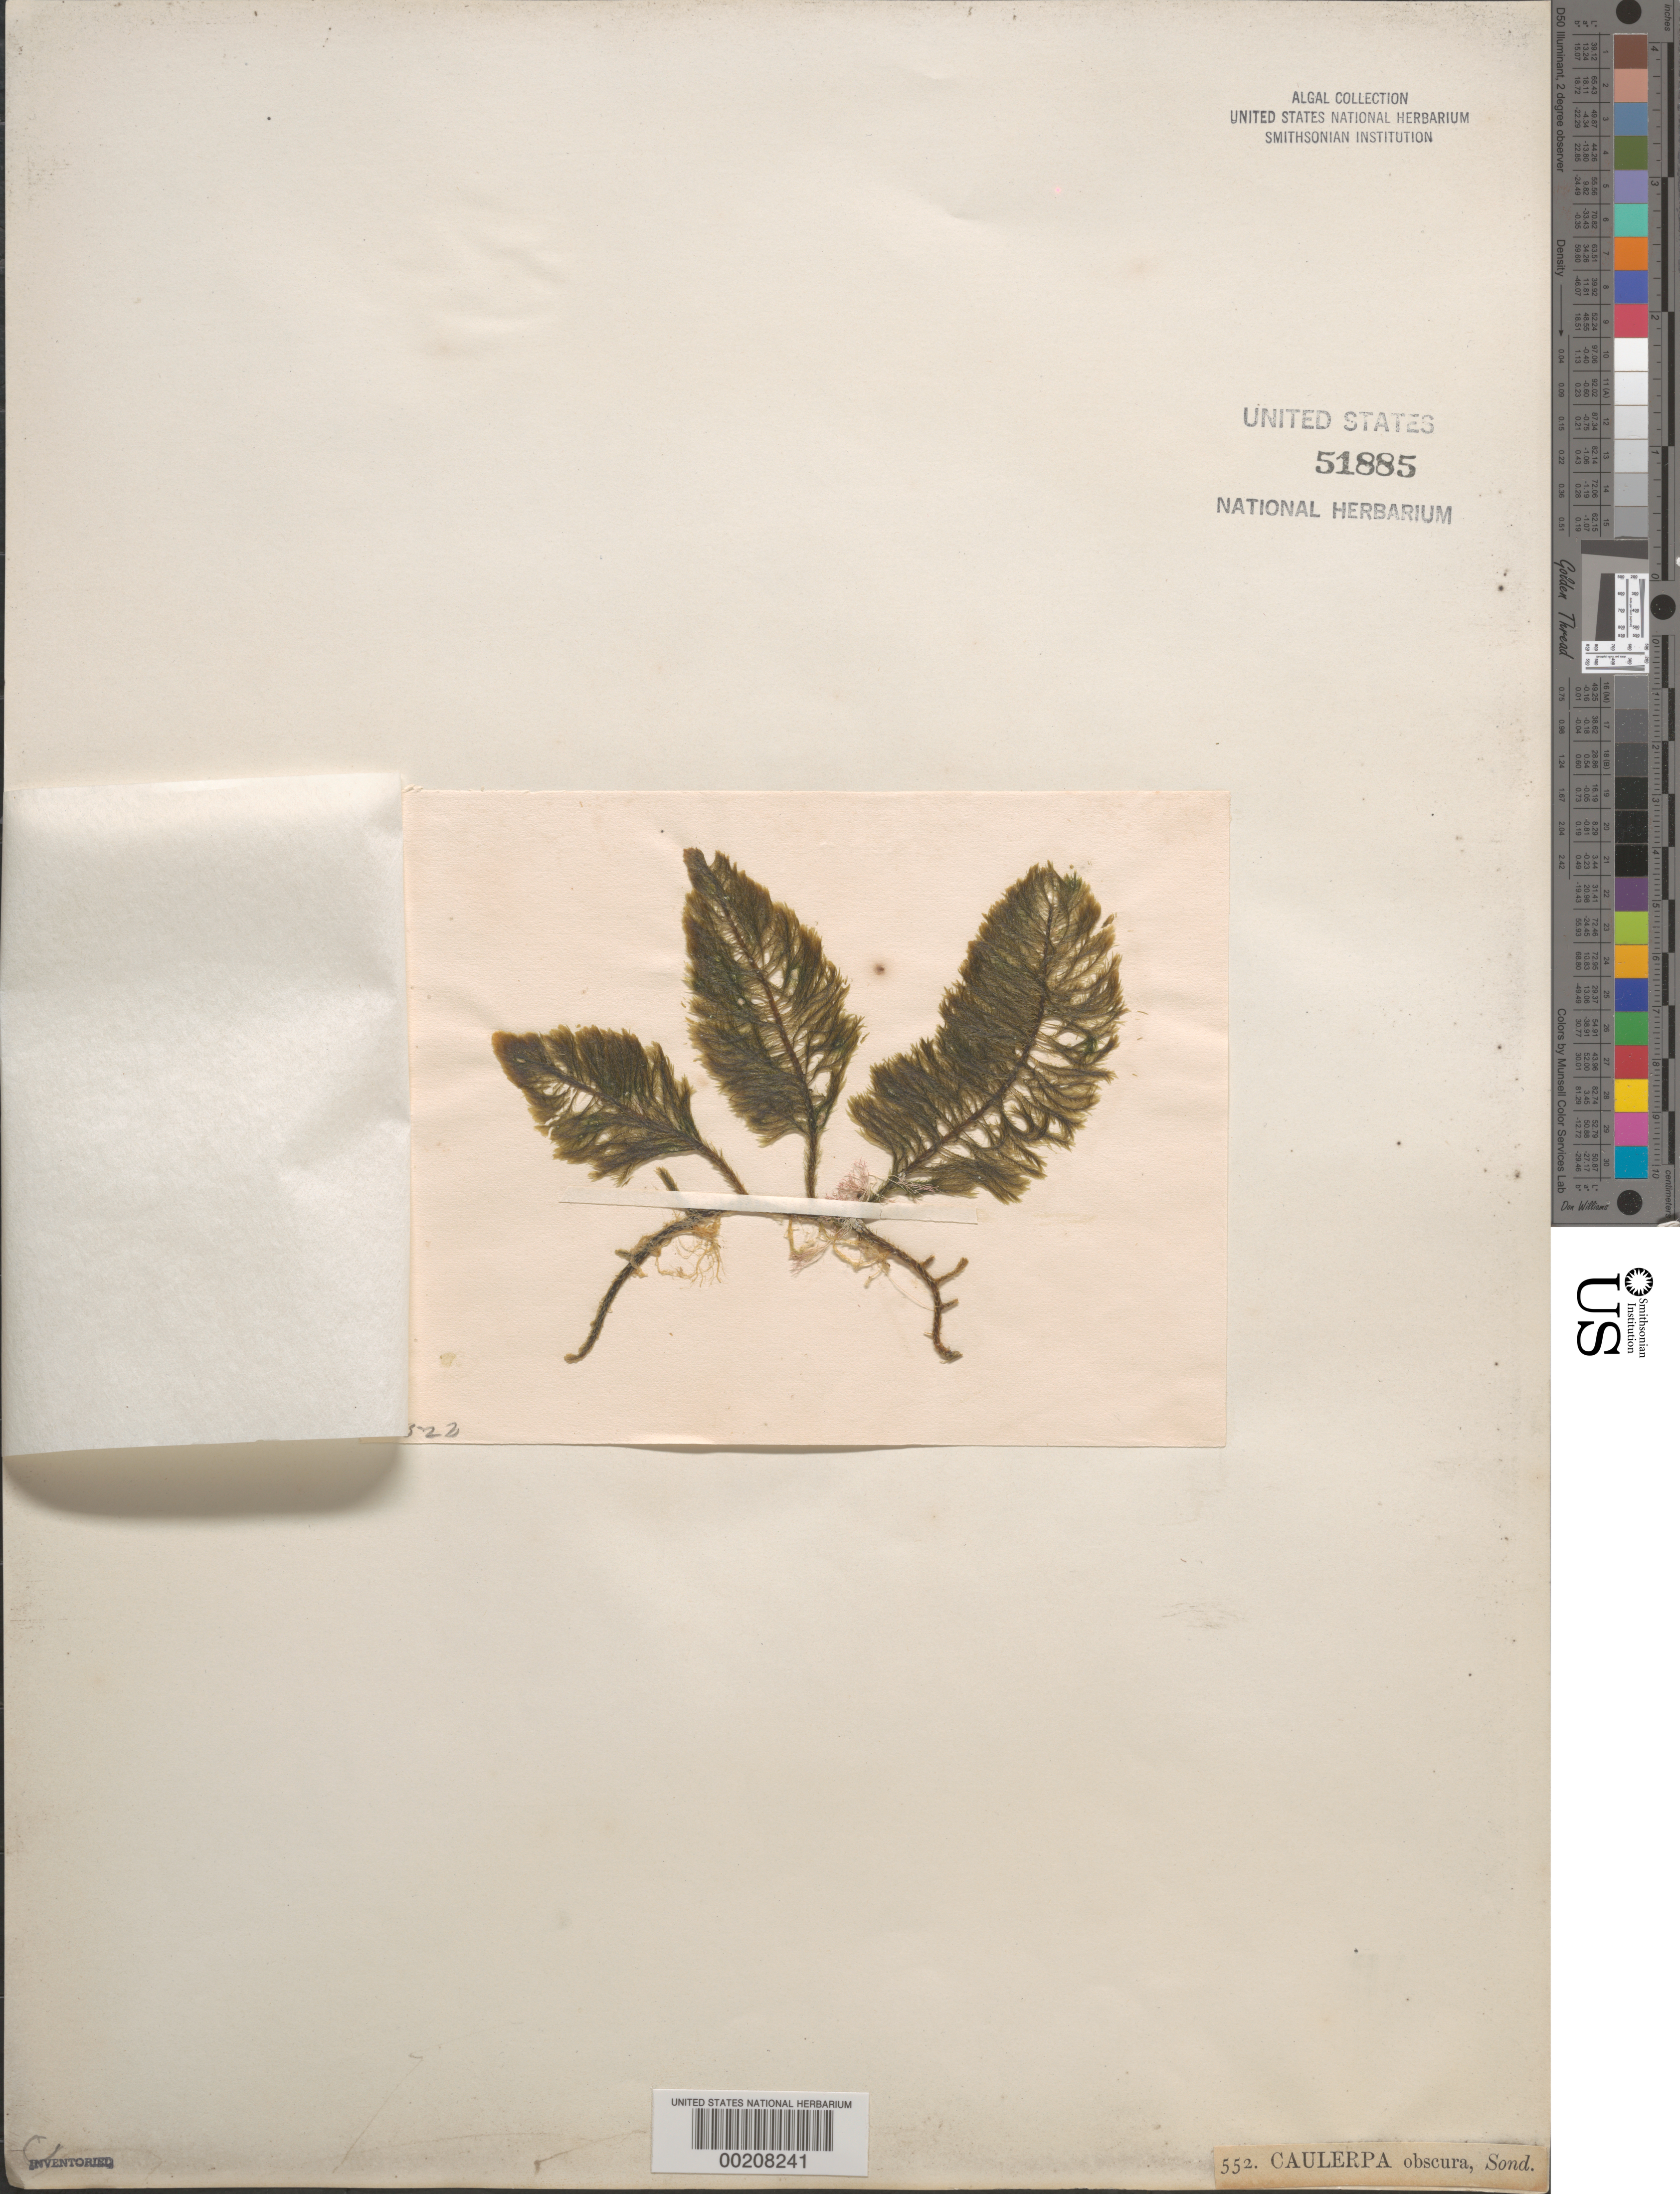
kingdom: Plantae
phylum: Chlorophyta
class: Ulvophyceae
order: Bryopsidales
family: Caulerpaceae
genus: Caulerpa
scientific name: Caulerpa obscura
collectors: W. Harvey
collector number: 552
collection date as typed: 1854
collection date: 1854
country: Australia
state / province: Western Australia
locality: Princess Royal Harbor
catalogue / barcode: US 51885